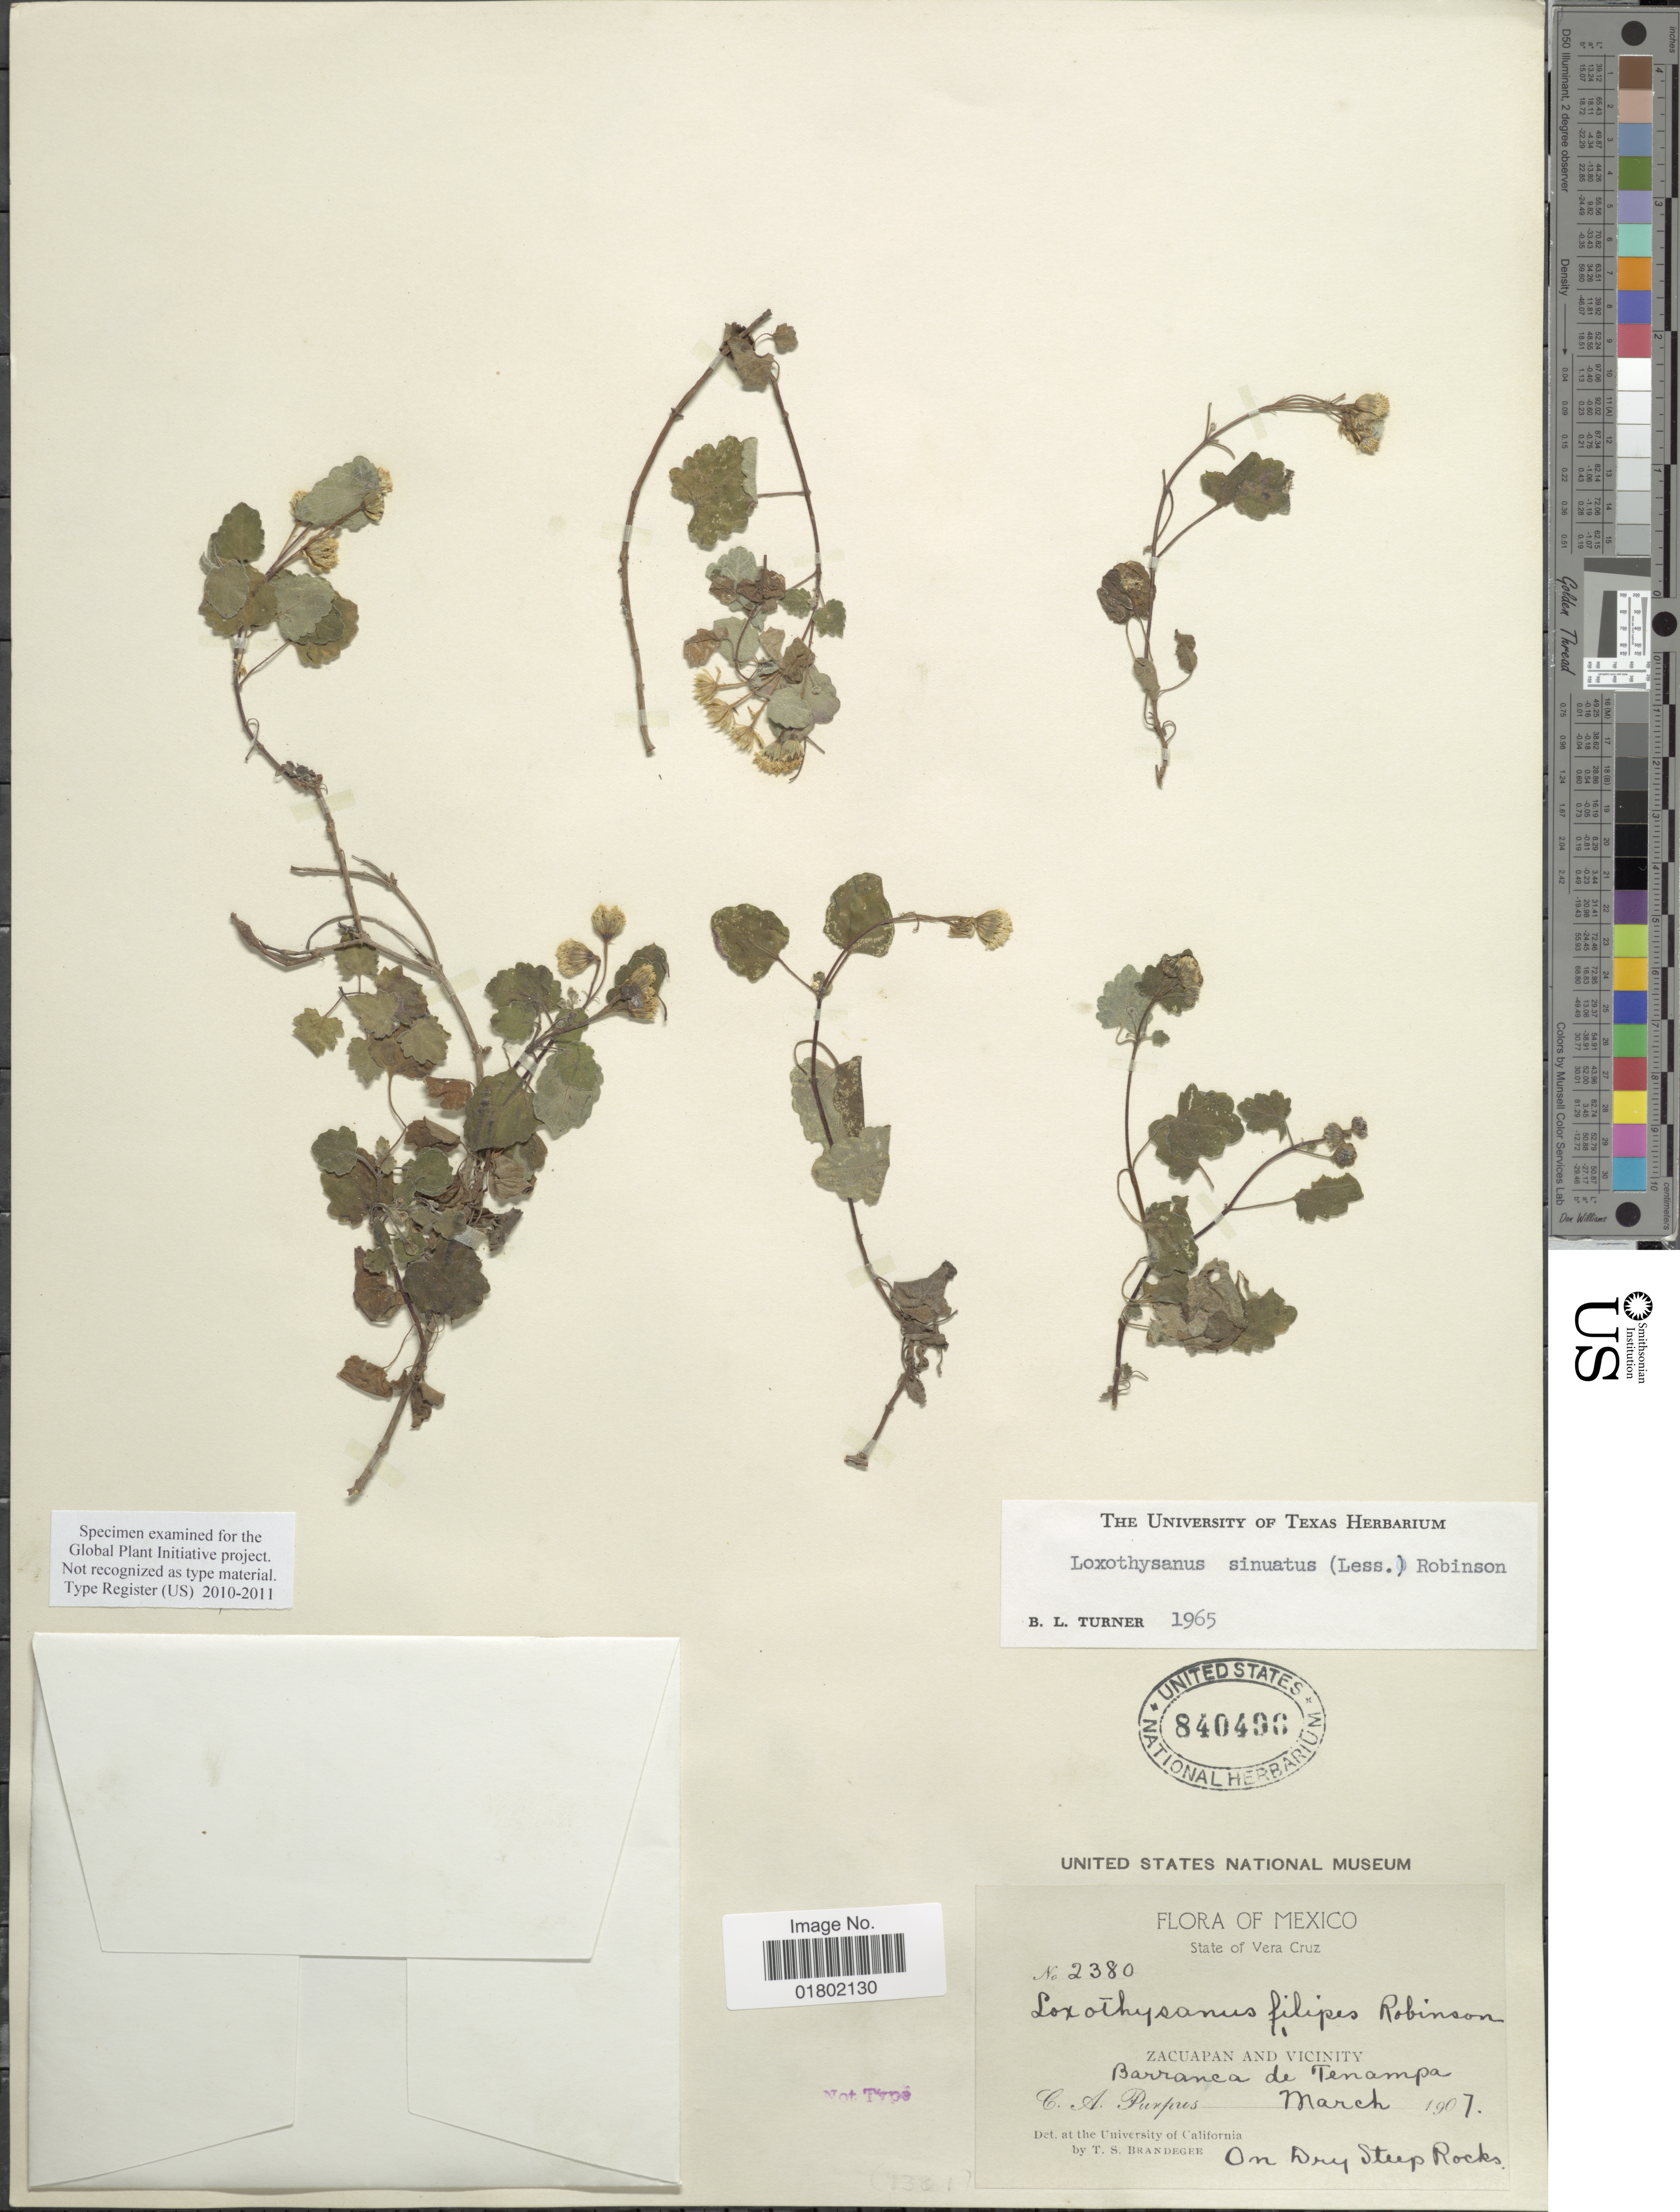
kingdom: Plantae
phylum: Tracheophyta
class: Magnoliopsida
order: Asterales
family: Asteraceae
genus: Loxothysanus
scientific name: Loxothysanus sinuatus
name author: (Less.) B.L. Rob.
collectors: C. A. Purpus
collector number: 2380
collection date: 1907-03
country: Mexico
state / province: Veracruz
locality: Zacuapan and vicinity, barranca de Tenampa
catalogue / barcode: US 840496